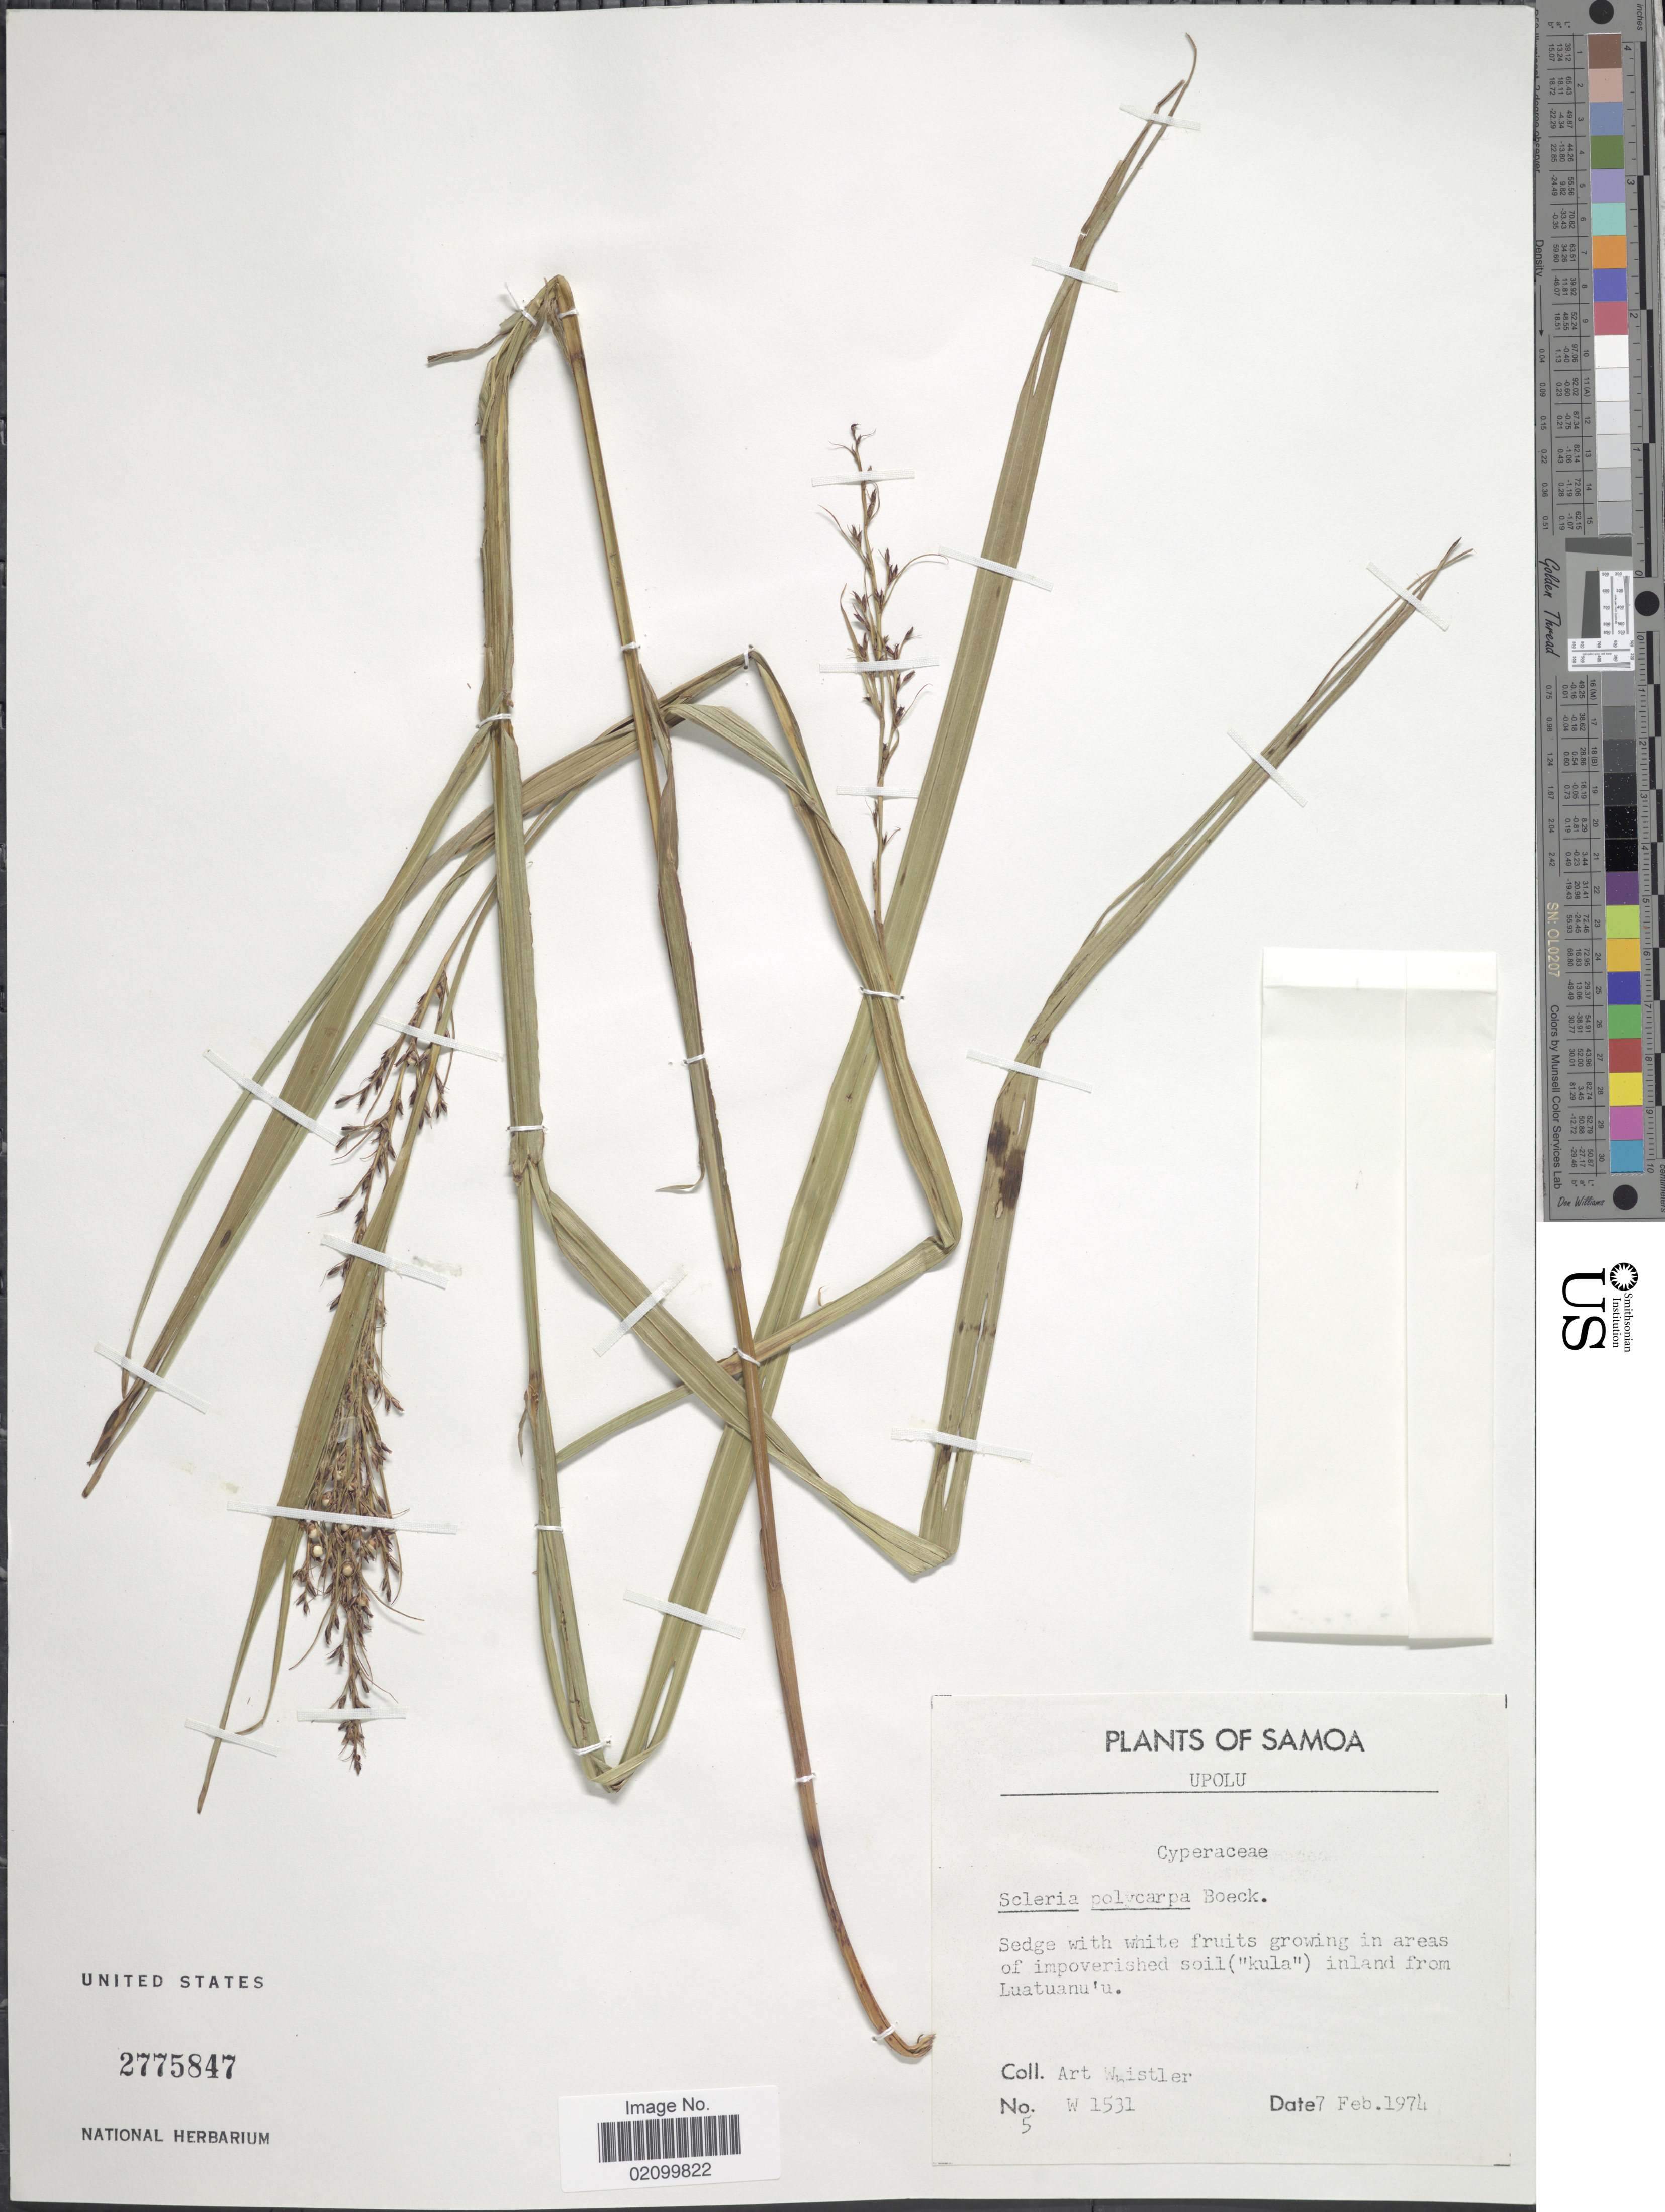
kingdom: Plantae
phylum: Tracheophyta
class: Liliopsida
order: Poales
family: Cyperaceae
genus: Scleria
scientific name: Scleria polycarpa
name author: Boeckeler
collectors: A. Whistler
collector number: W1531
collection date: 1974-02-07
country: Samoa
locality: Samoa, Upolu, inland from Luatuanu'u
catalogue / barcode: US 2775847